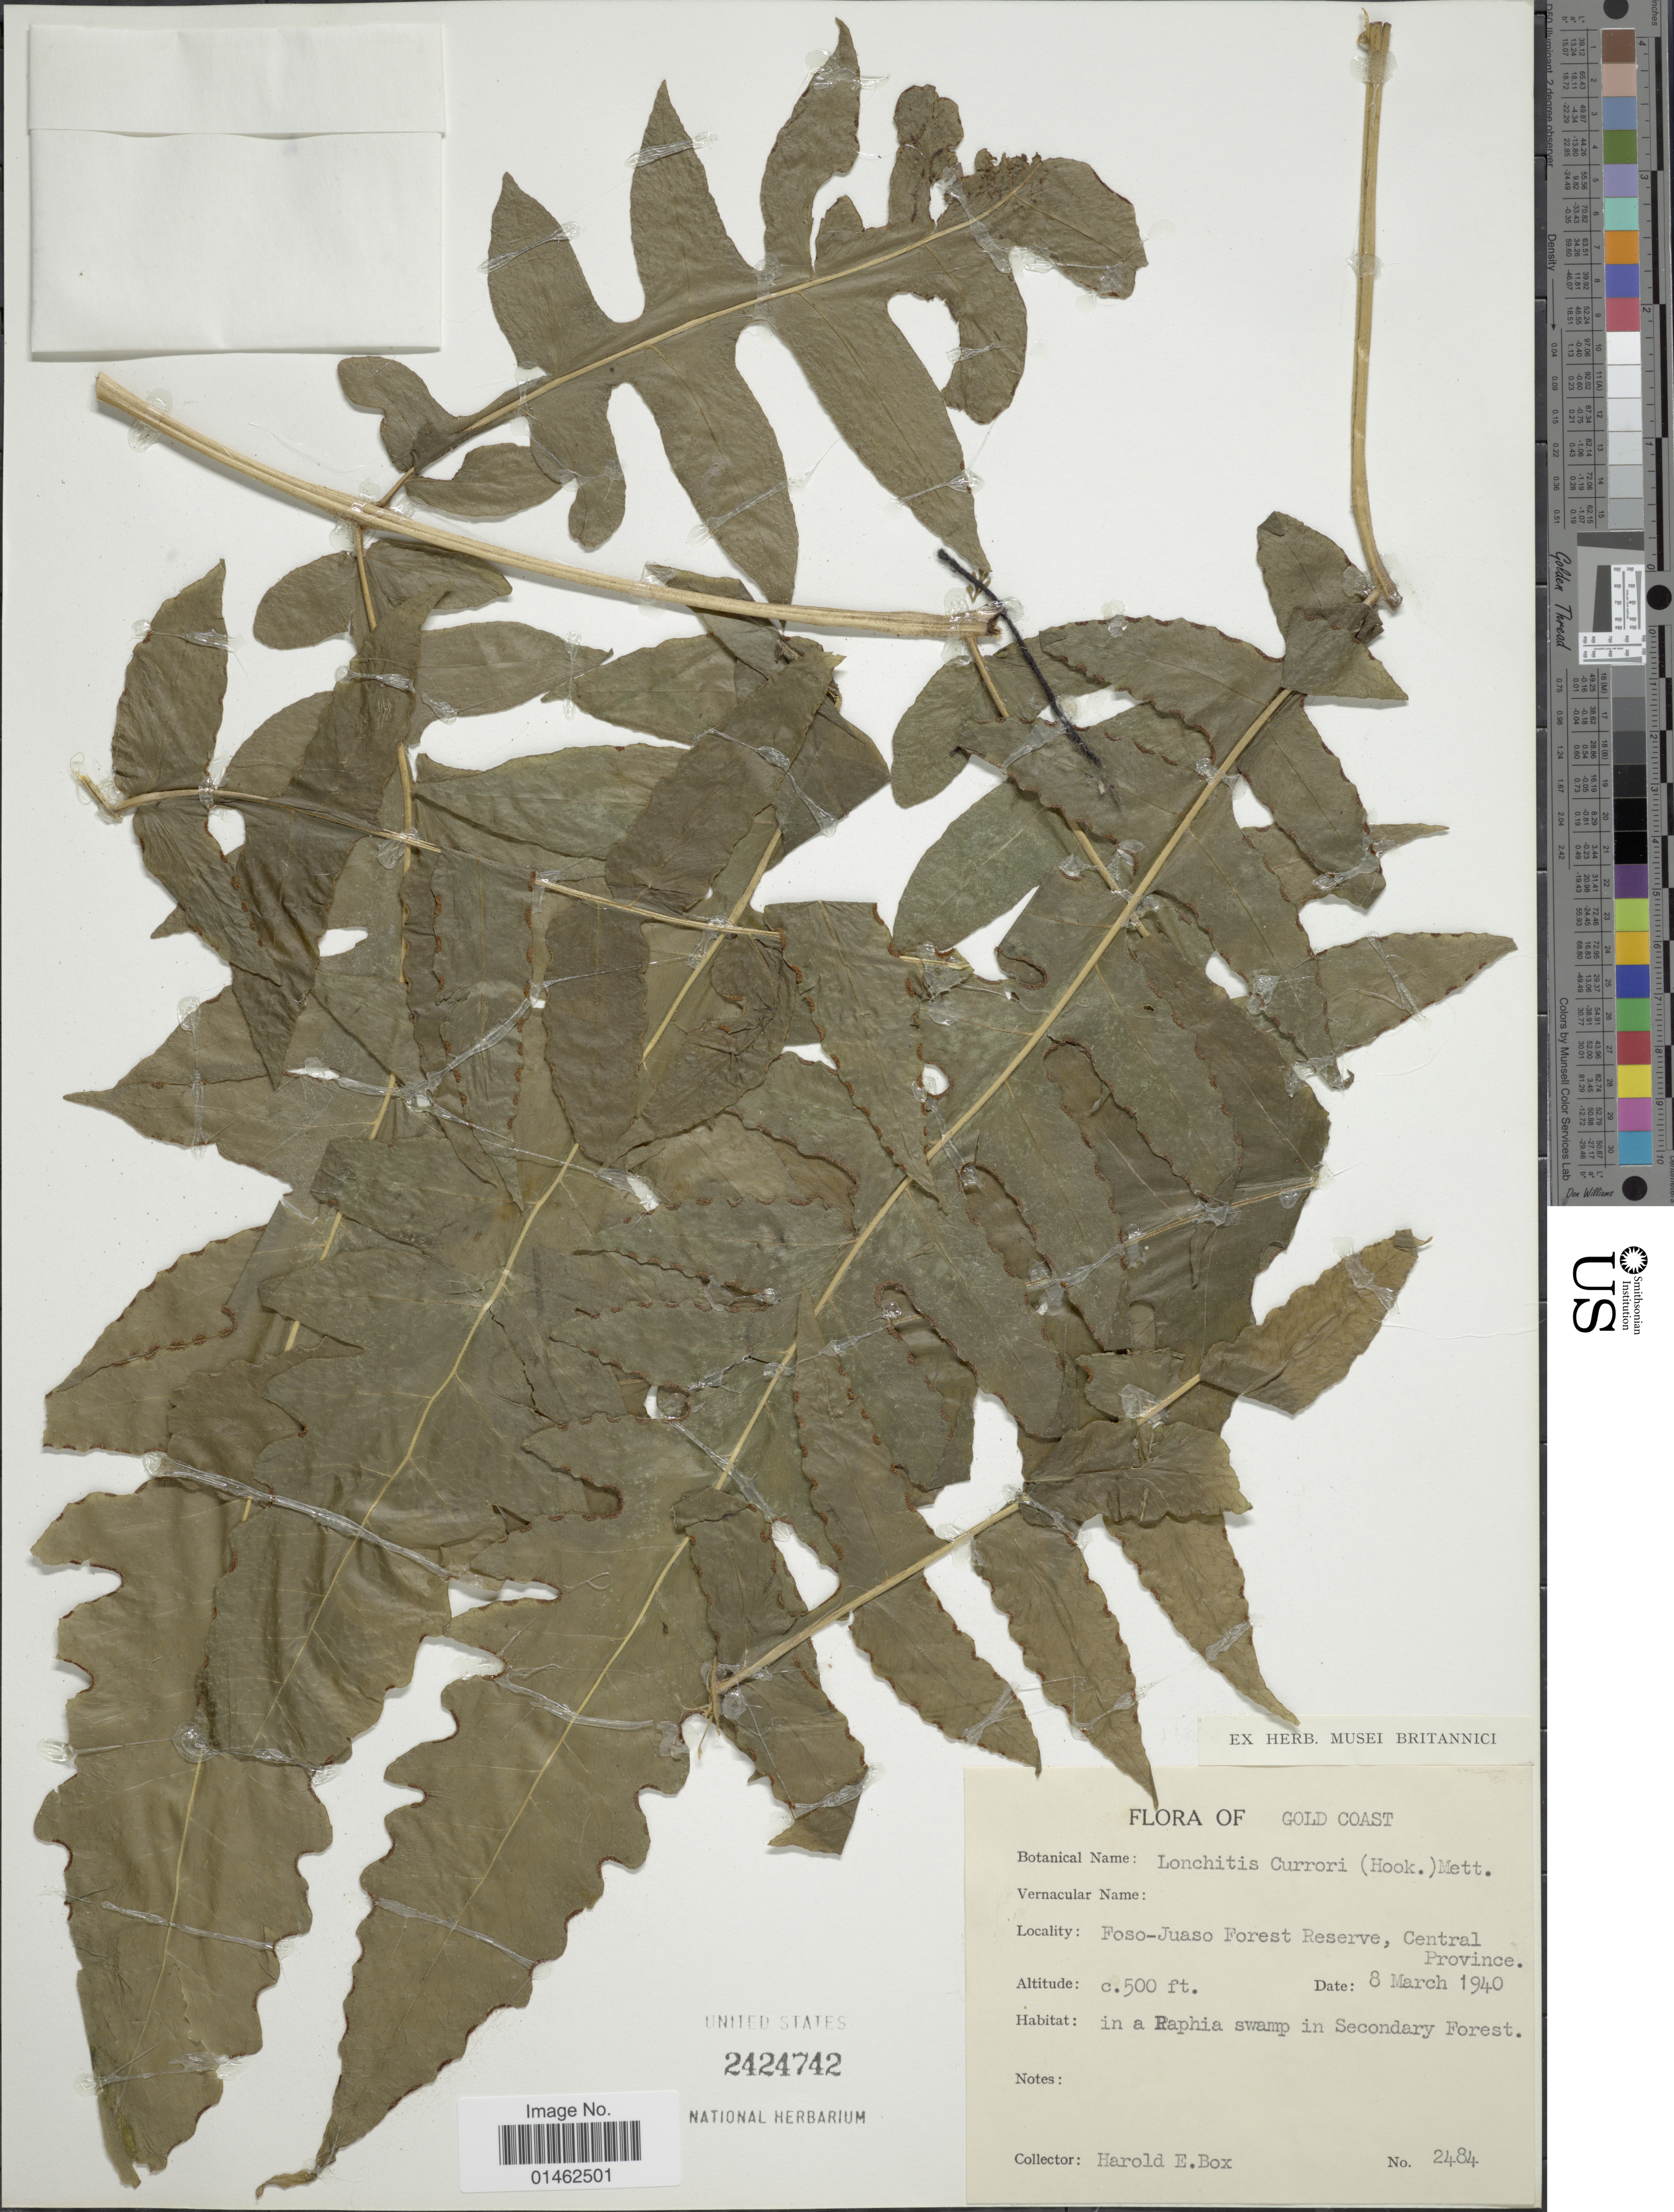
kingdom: Plantae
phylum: Tracheophyta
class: Polypodiopsida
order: Polypodiales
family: Dennstaedtiaceae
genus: Blotiella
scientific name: Blotiella currorii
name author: Hook.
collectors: H. E. Box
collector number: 2484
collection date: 1940-03-08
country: Ghana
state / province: Central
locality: Gold Coast, Foso-Juaso Forest Reserve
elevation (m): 152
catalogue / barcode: US 2424742